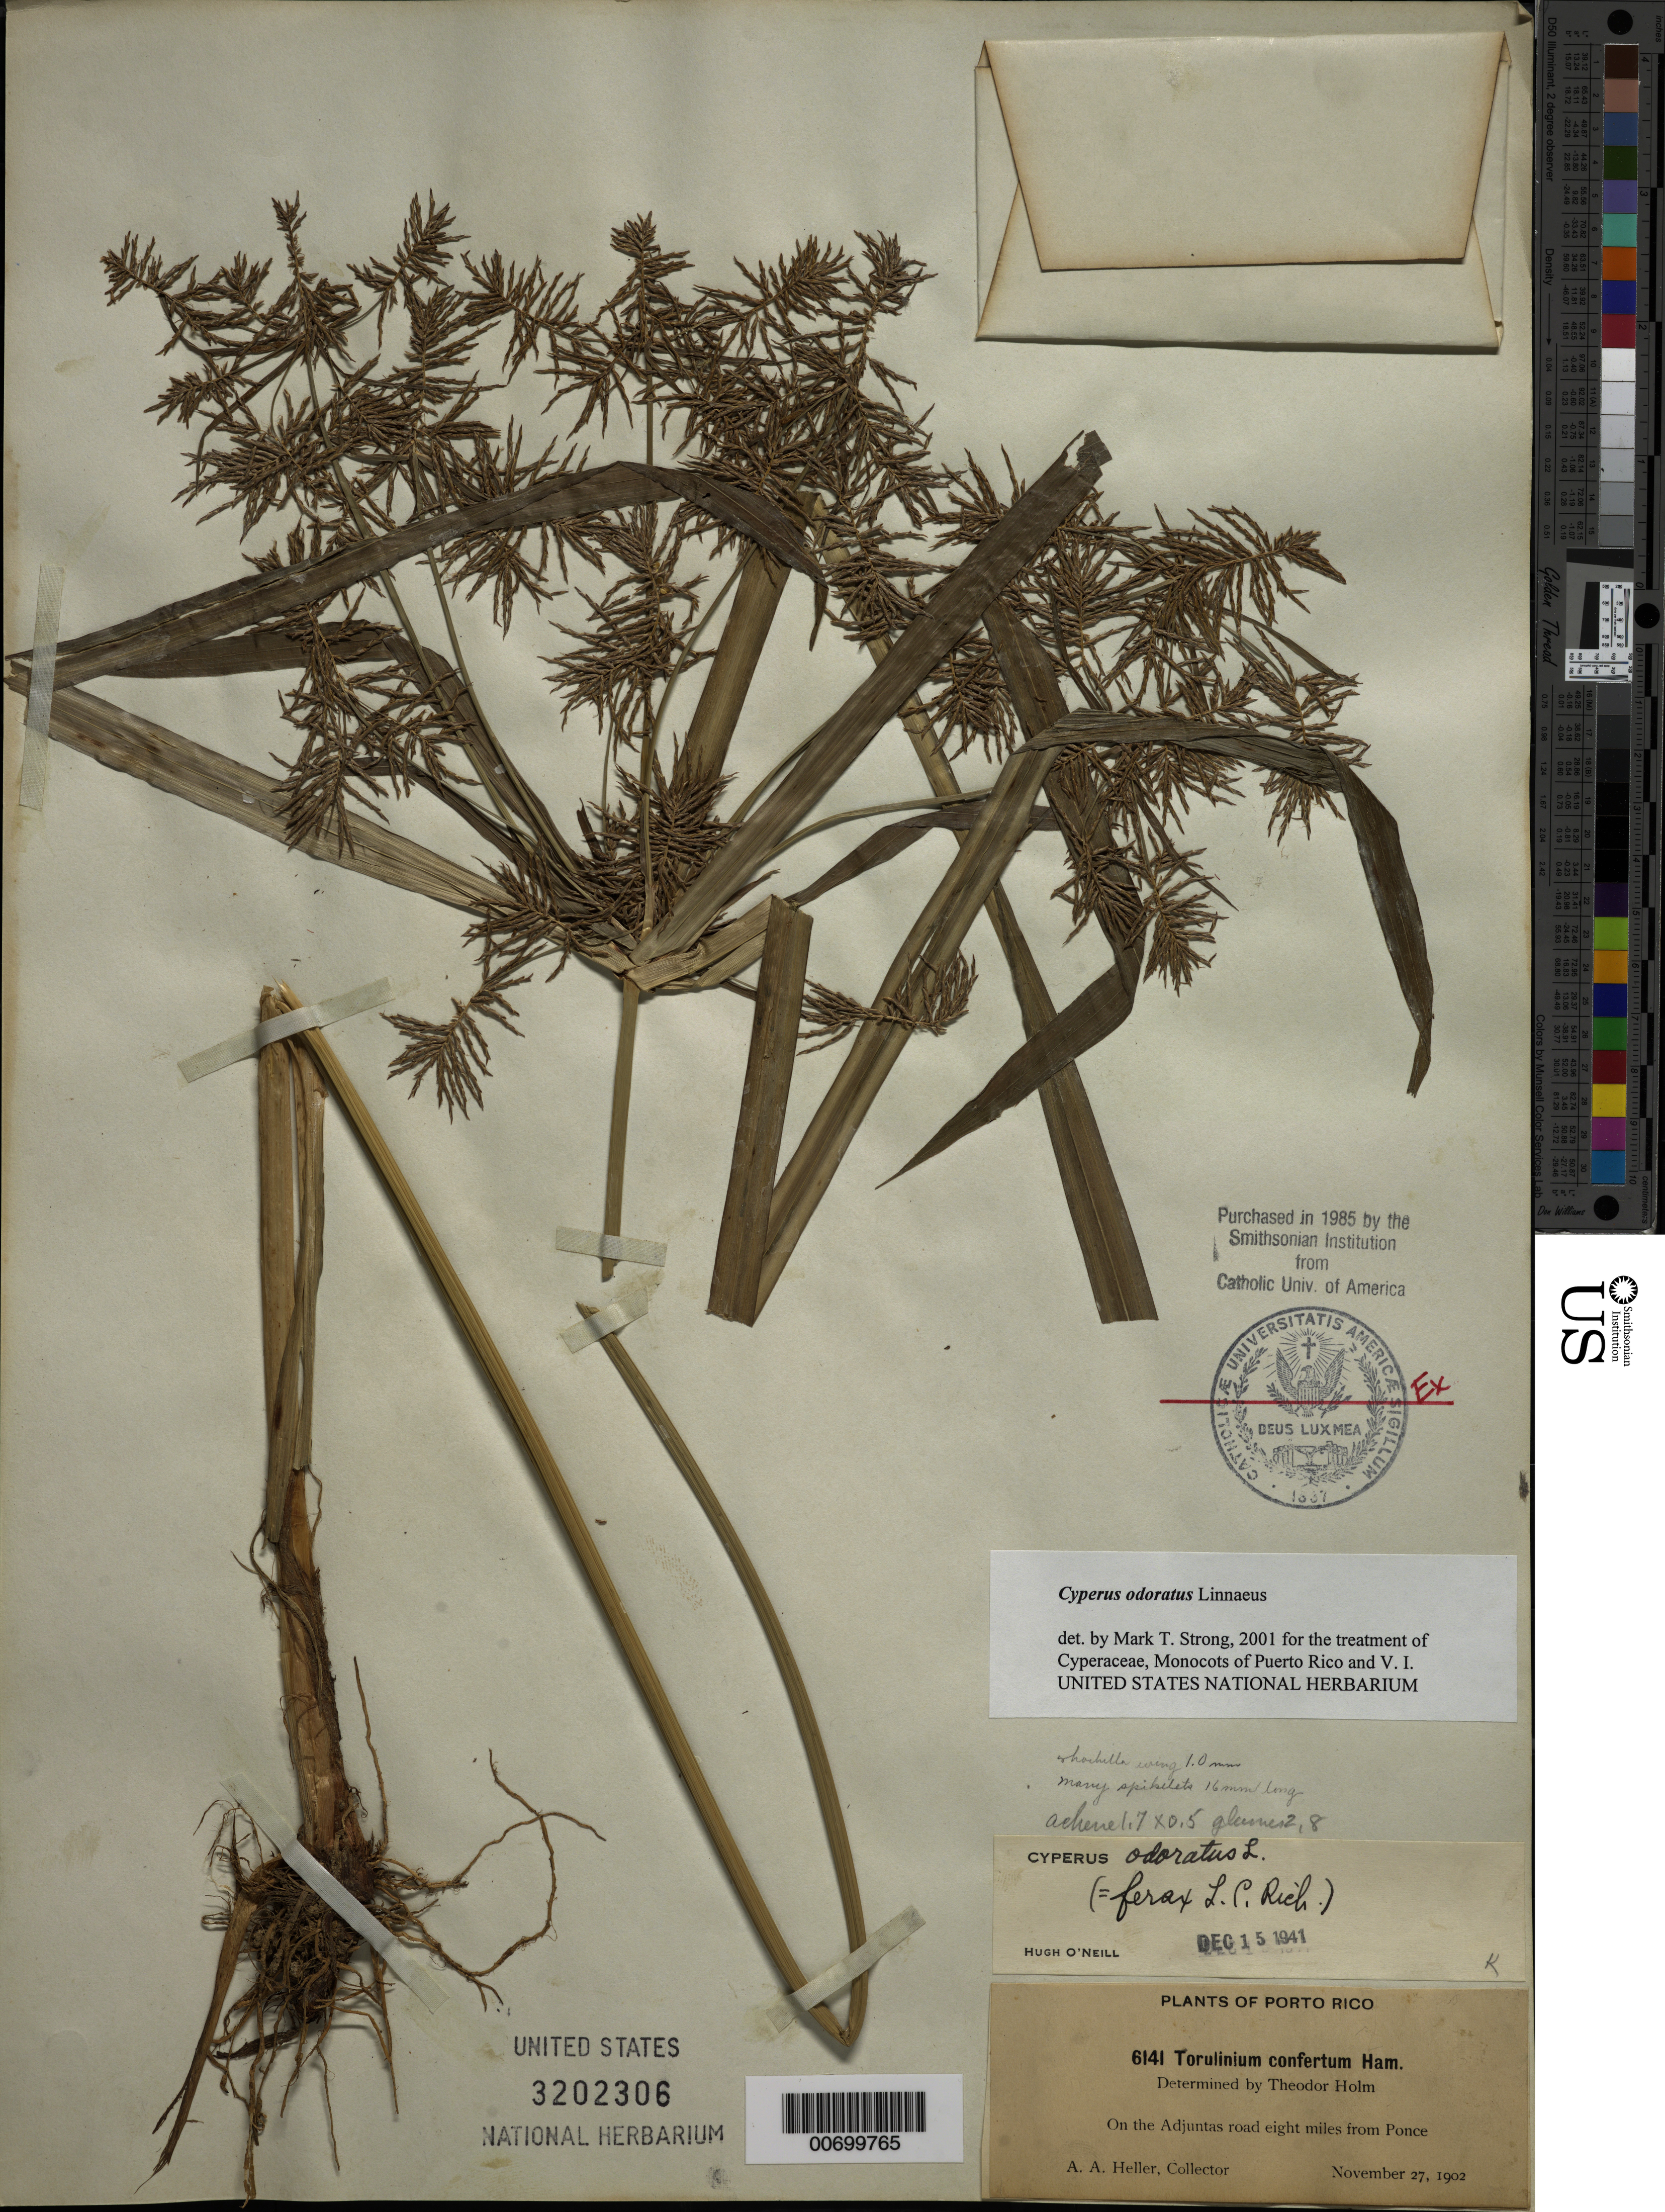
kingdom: Plantae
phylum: Tracheophyta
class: Liliopsida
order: Poales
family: Cyperaceae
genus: Cyperus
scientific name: Cyperus odoratus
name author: L.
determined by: Strong, M. T., (US), Smithsonian Institution - National Museum of Natural History (UNITED STATES)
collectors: A. A. Heller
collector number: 6141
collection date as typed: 27 Nov 1902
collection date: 1902-11-27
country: Puerto Rico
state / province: Ponce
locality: On the Adjuntas road 8 mi. from Ponce.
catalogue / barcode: US 3202306